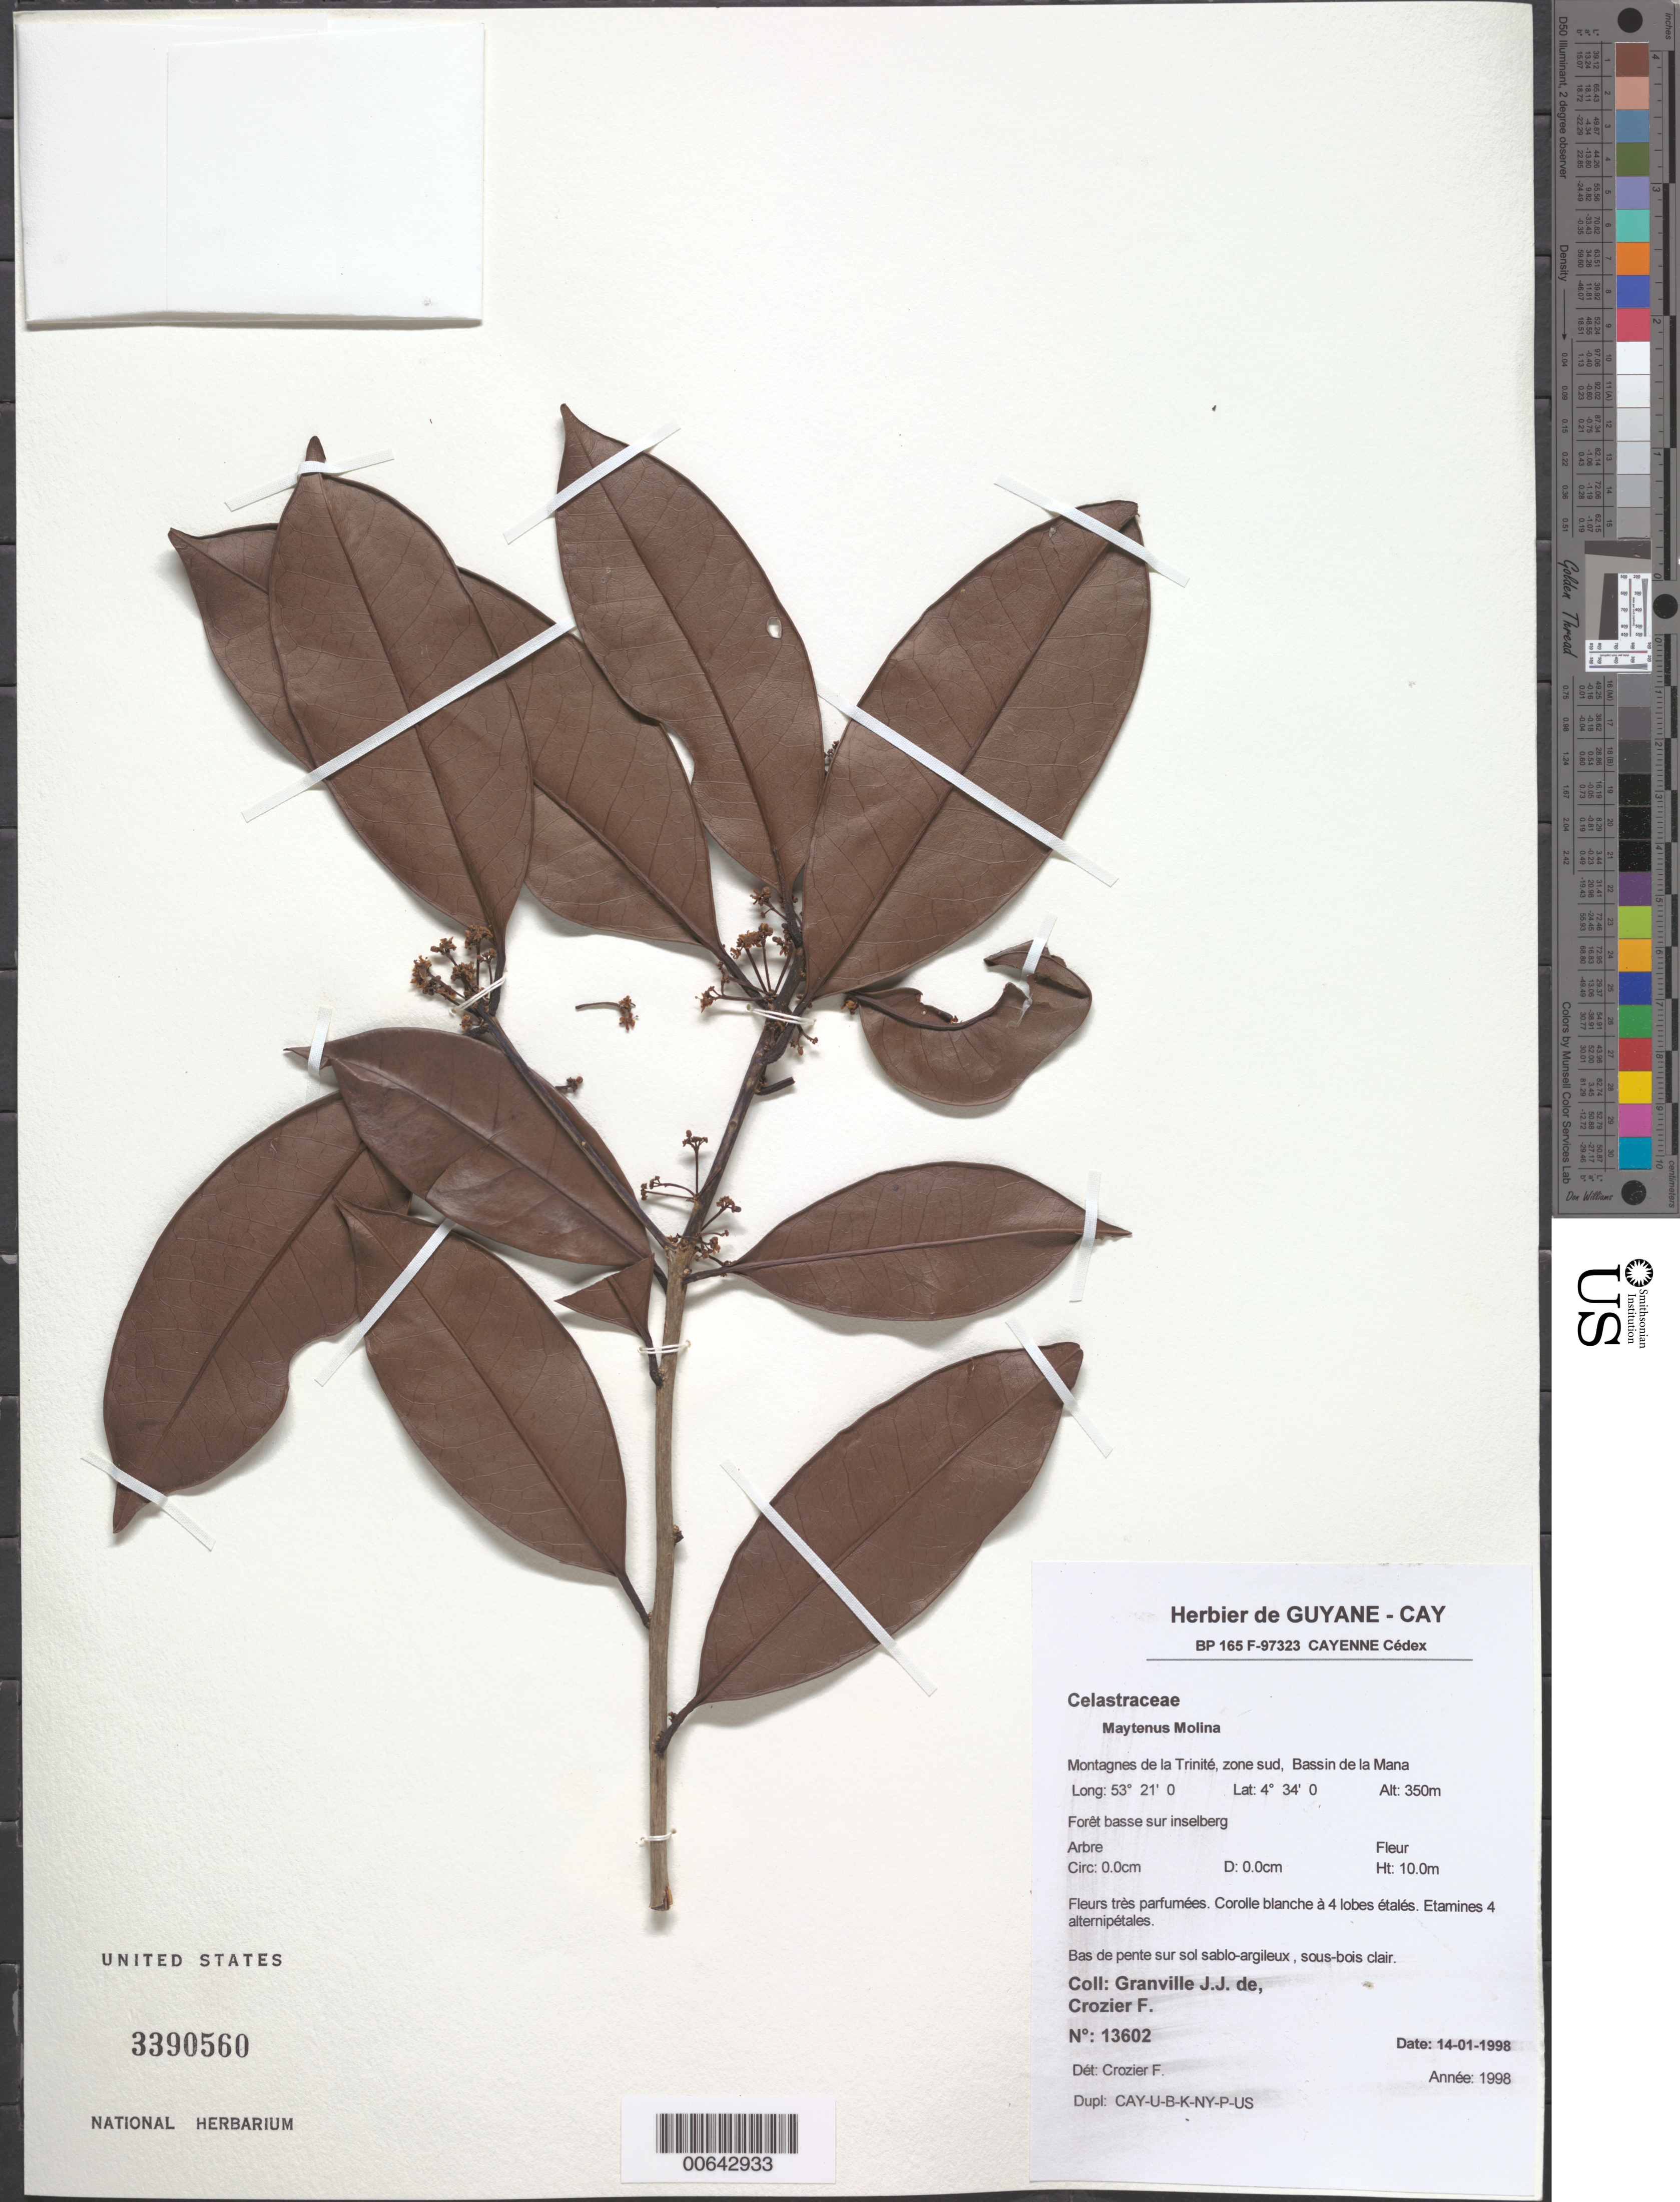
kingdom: Plantae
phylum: Tracheophyta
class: Magnoliopsida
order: Celastrales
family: Celastraceae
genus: Maytenus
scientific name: Maytenus sp.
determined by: Crozier, F.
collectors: J.-J. de Granville & F. Crozier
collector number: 13602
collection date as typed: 14-Jan-98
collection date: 1998-01-14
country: French Guiana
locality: Montagnes de la Trinité, zone sud, Bassin de la Mana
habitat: Bas de pente sur sol sablo-argileux, sous bois clair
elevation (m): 350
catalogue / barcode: US 3390560